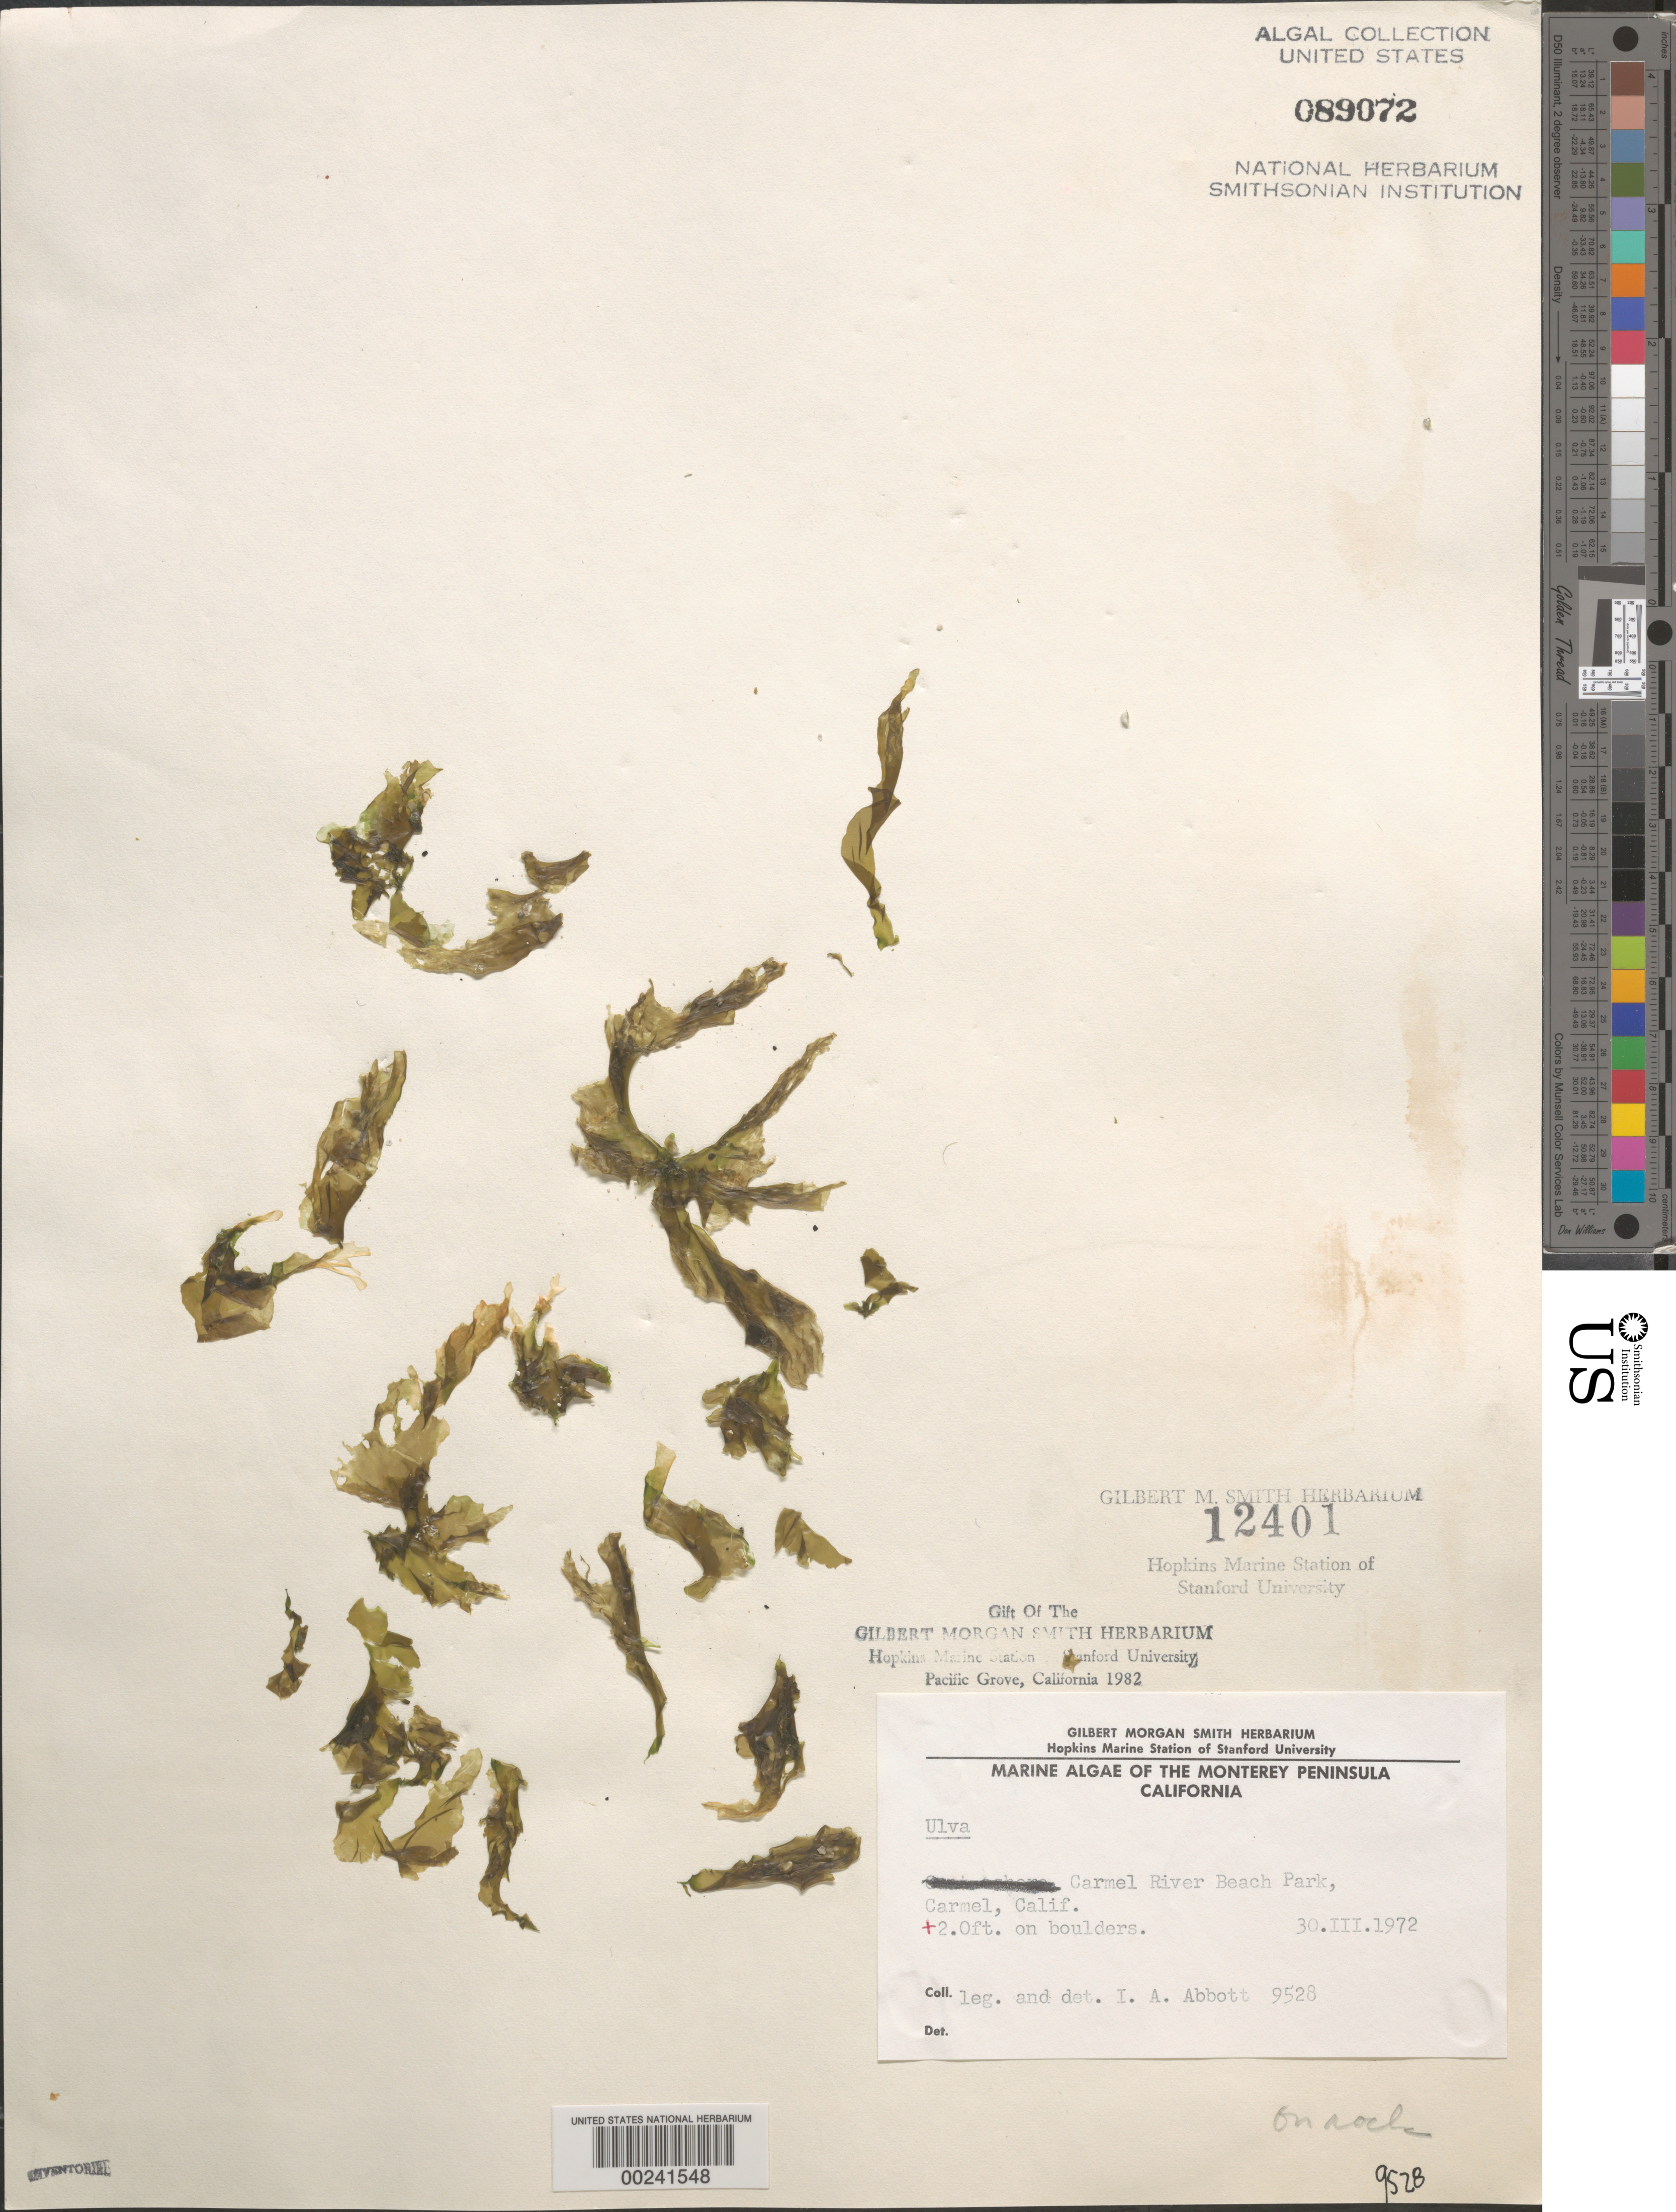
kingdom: Plantae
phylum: Chlorophyta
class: Ulvophyceae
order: Ulvales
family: Ulvaceae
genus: Ulva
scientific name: Ulva sp.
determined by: Abbott, Isabella A.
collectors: I. A. Abbott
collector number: IAA 9528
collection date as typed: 30 Mar 1972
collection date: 1972-03-30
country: United States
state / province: California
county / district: Monterey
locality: Carmel River Beach Park, Carmel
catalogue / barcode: US 89072